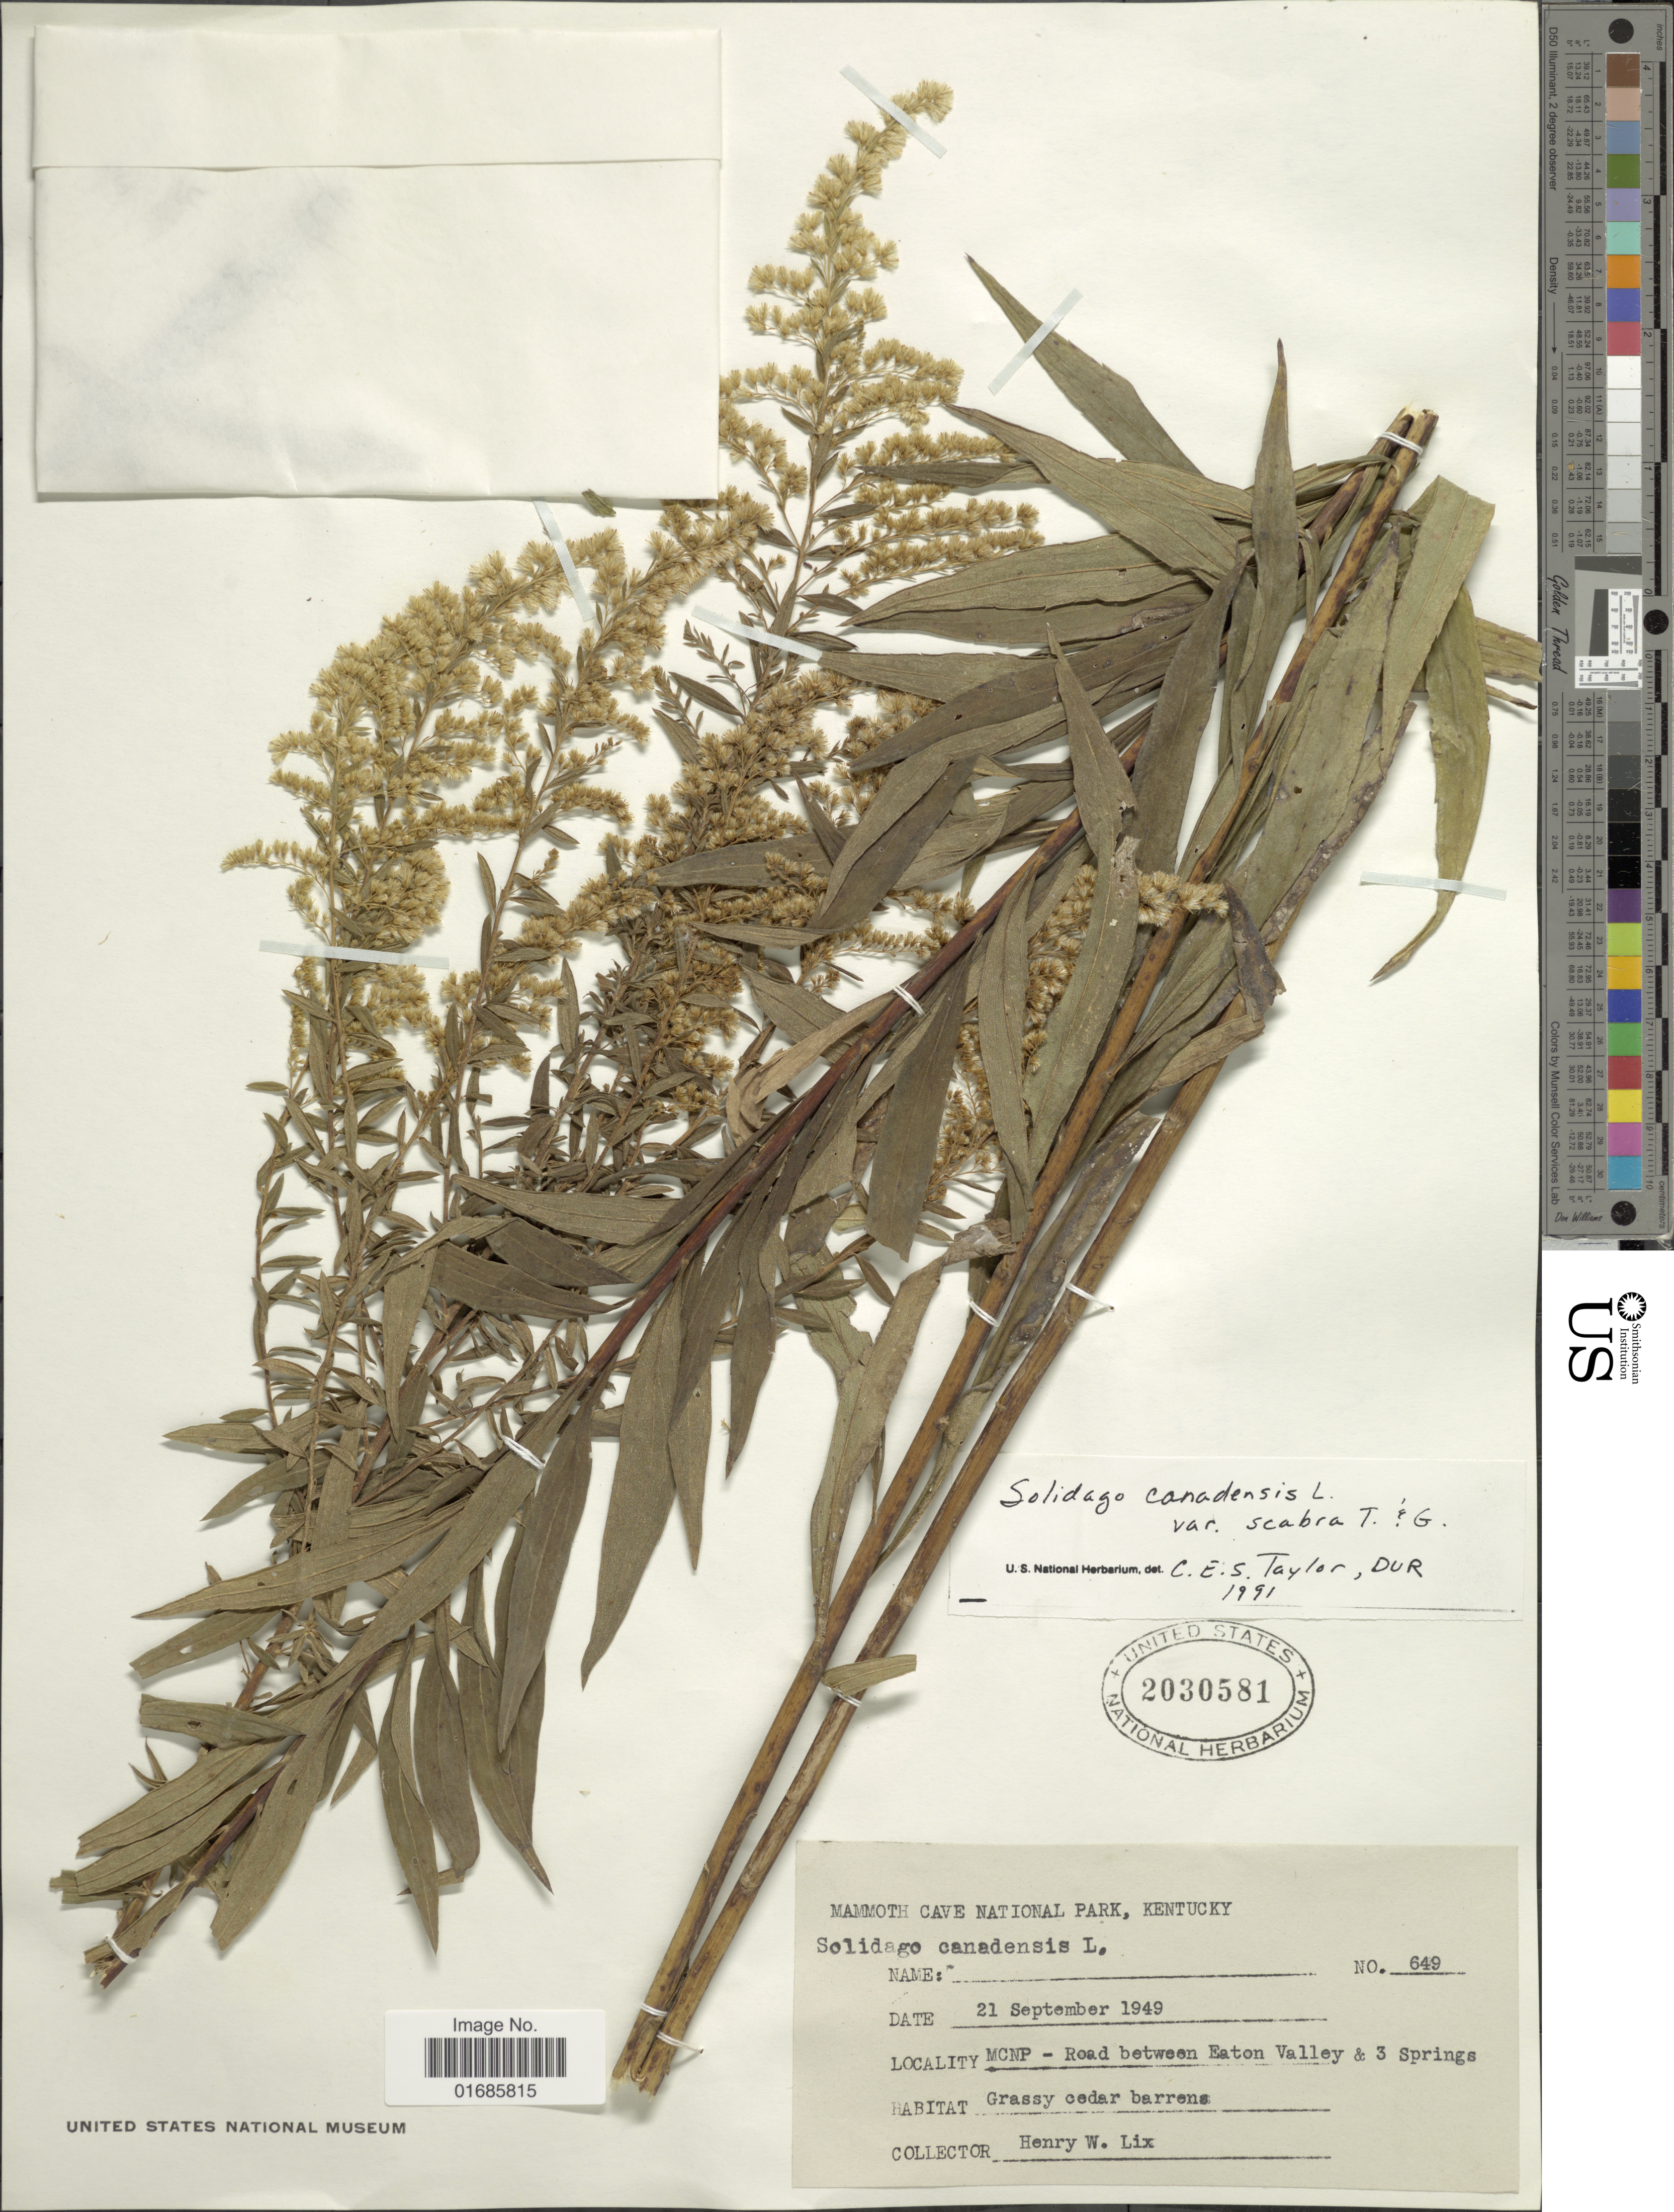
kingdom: Plantae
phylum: Tracheophyta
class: Magnoliopsida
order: Asterales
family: Asteraceae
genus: Solidago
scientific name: Solidago canadensis var. scabra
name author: (Muhl. ex Willd.) Torr. & A. Gray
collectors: H. W. Lix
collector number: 649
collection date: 1949-09-21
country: United States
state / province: Kentucky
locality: Mammoth Cave National Park, MCNP-Road between Eaton Valley & 3 Springs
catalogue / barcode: US 2030581